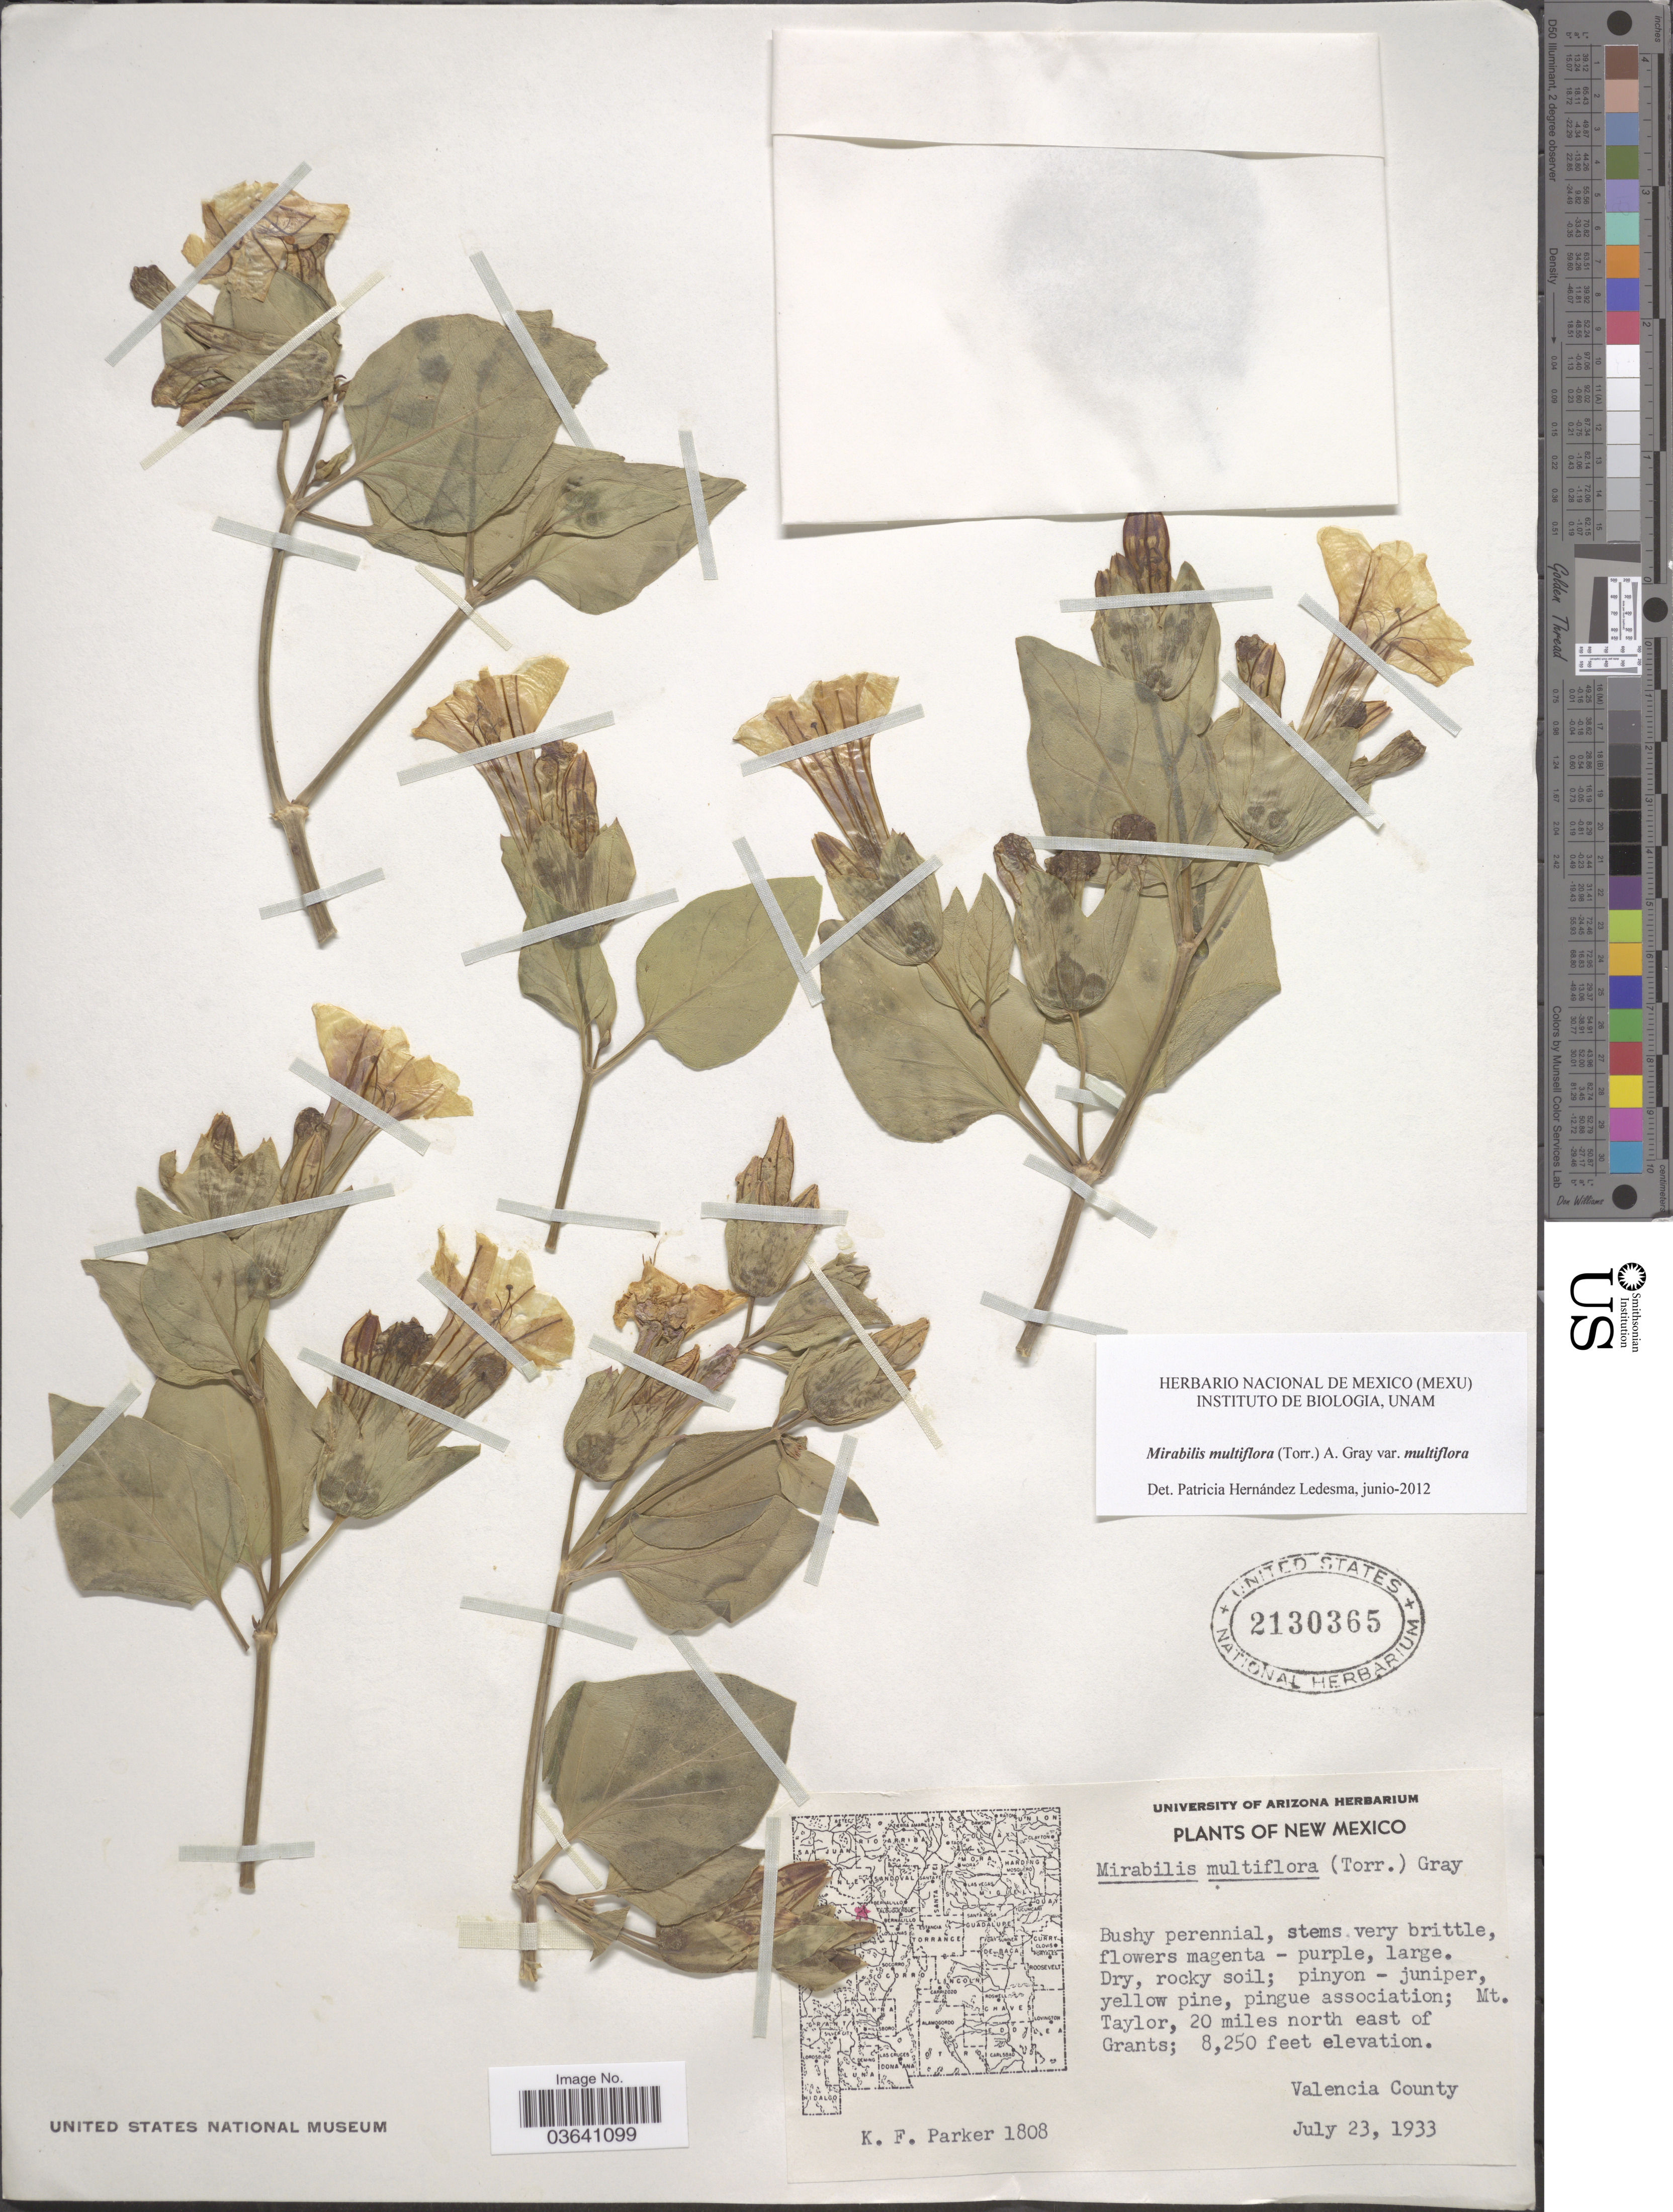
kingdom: Plantae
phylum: Tracheophyta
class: Magnoliopsida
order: Caryophyllales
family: Nyctaginaceae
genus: Mirabilis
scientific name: Mirabilis multiflora var. multiflora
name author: (Torr.) A. Gray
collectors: K. F. Parker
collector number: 1808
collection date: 1933-07-23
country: United States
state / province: New Mexico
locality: Mt. Taylor, 20 miles north east of Grants. Valencia County.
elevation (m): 2515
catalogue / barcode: US 2130365